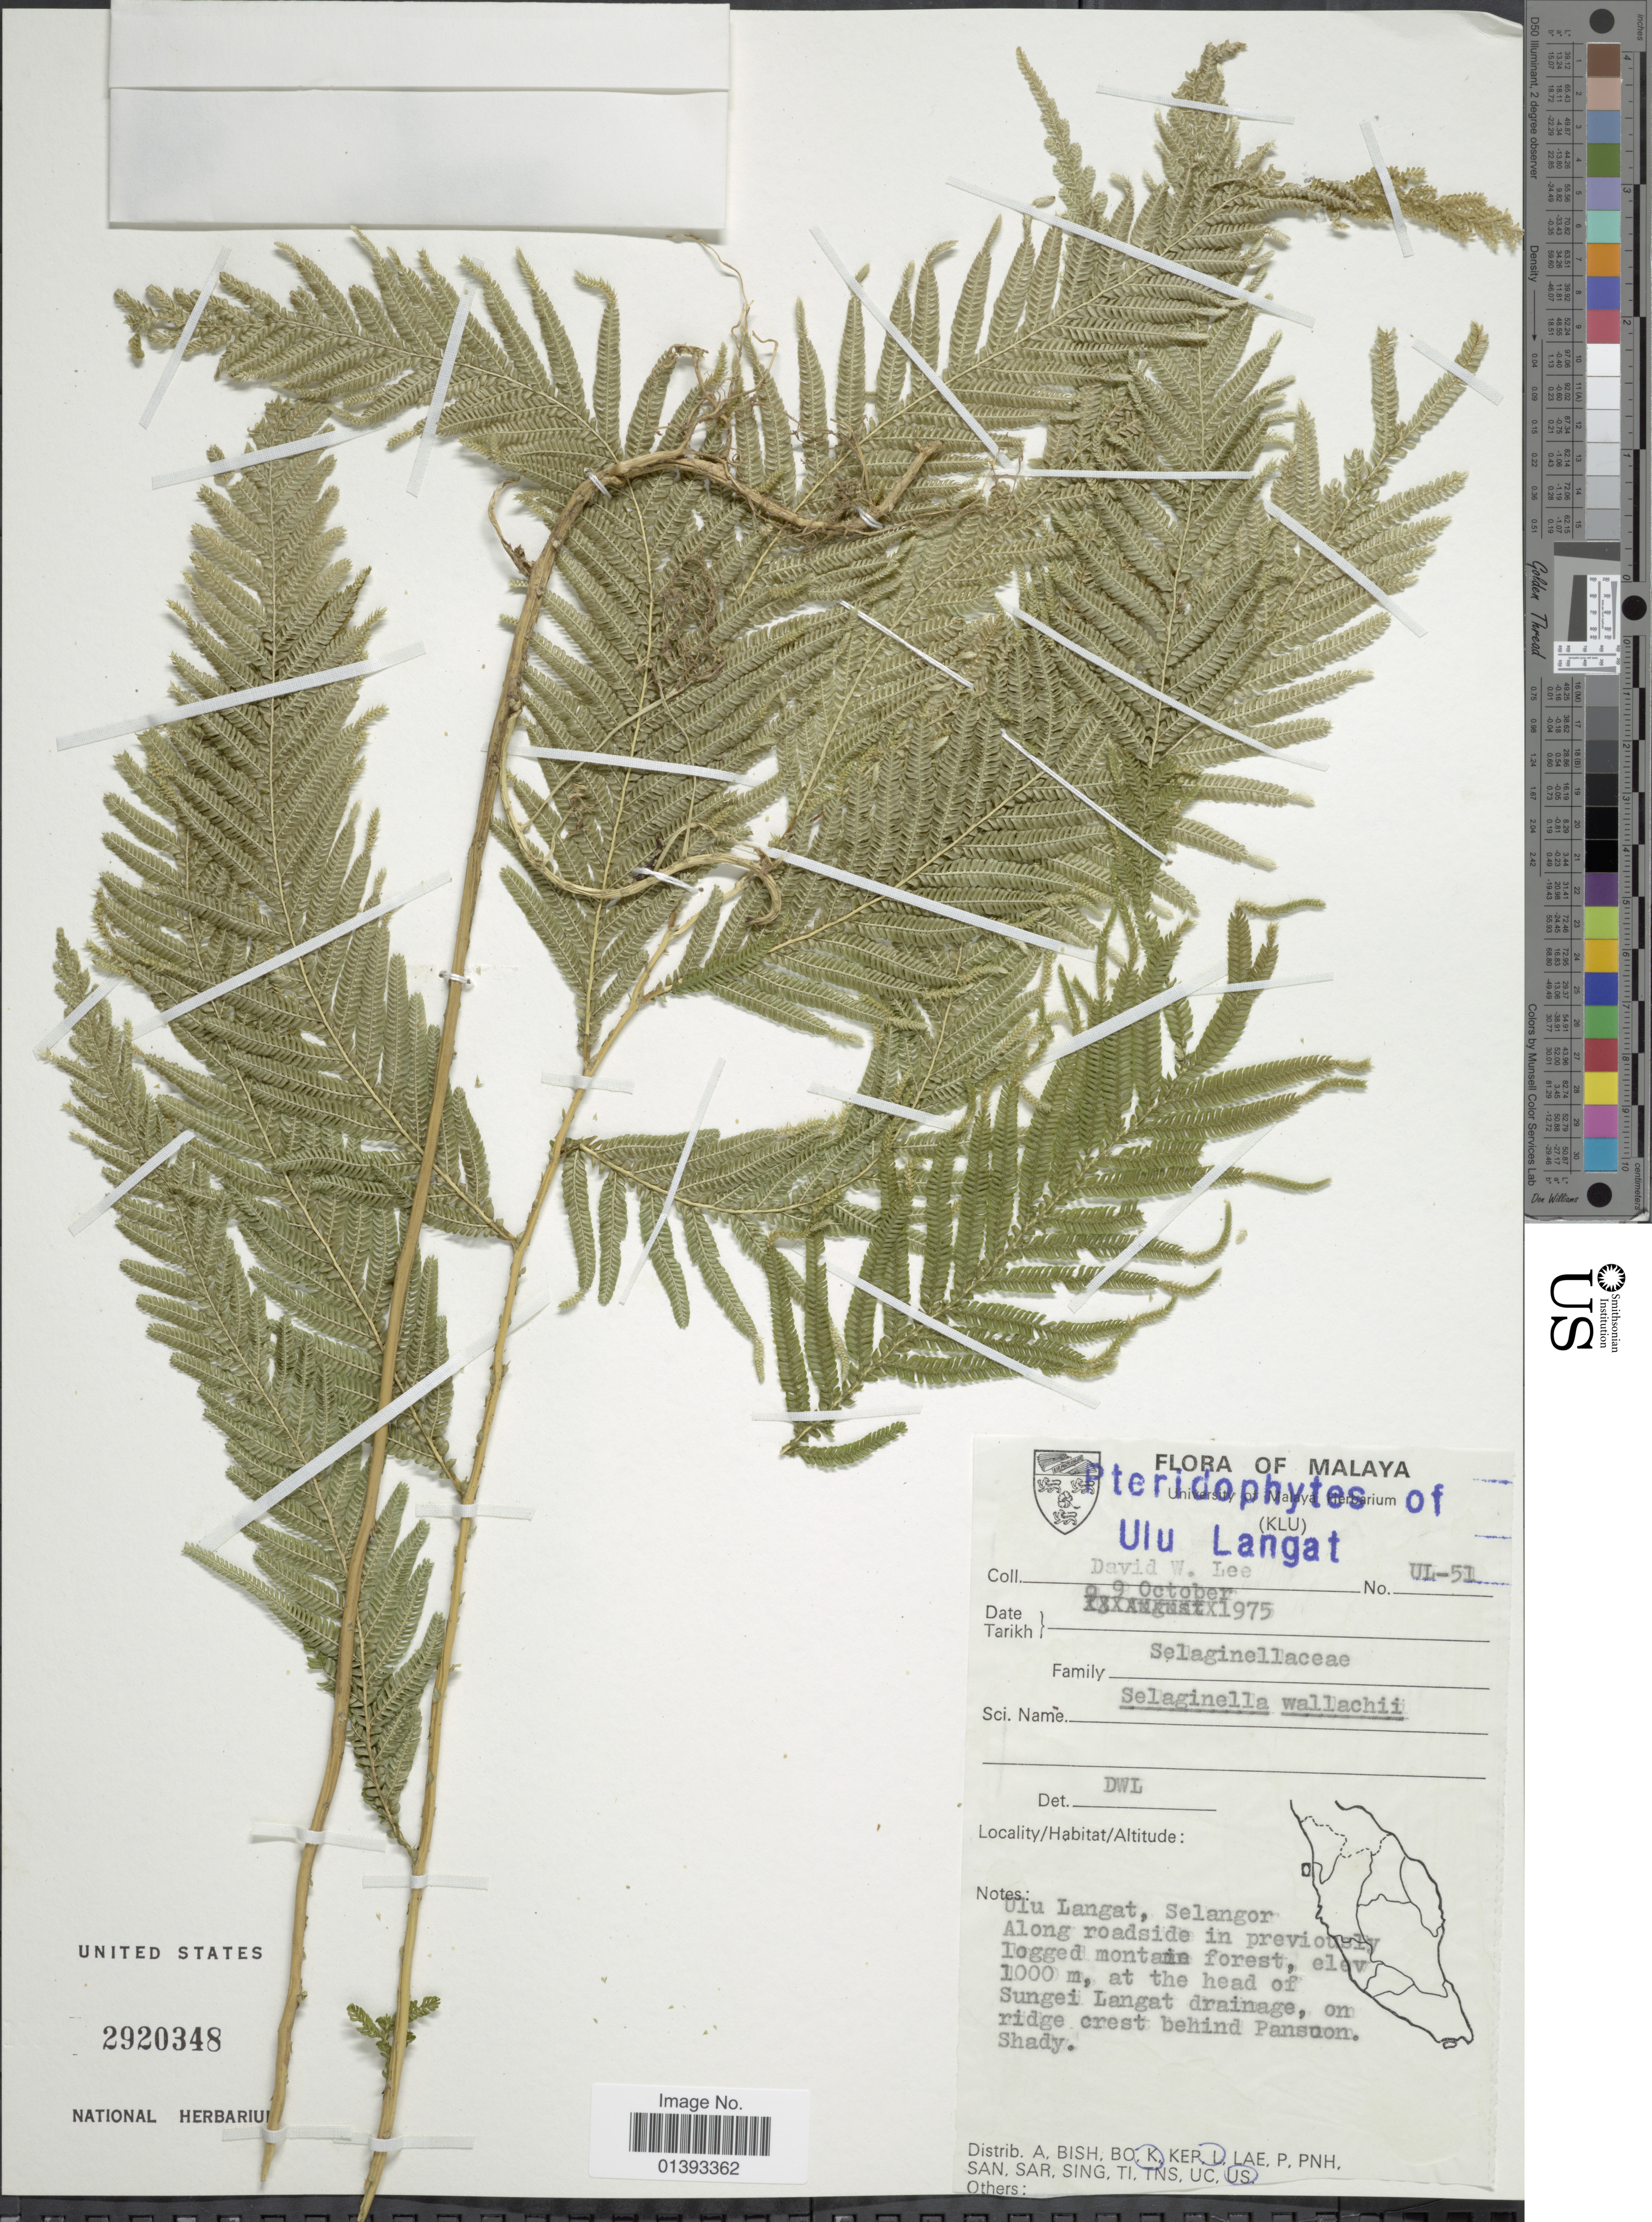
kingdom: Plantae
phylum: Tracheophyta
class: Lycopodiopsida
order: Selaginellales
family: Selaginellaceae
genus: Selaginella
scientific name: Selaginella wallichii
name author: (Hook. & Grev.) Spring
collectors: D. Lee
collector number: UL-51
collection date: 1975-10-09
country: Malaysia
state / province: Selangor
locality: Malaya, Ulu Langat, Selangor along roadside in previously logged mountain forest, at the head of Sungei Langat drainage, on ridge crest behind Pansuon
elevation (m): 1000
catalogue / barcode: US 2920348